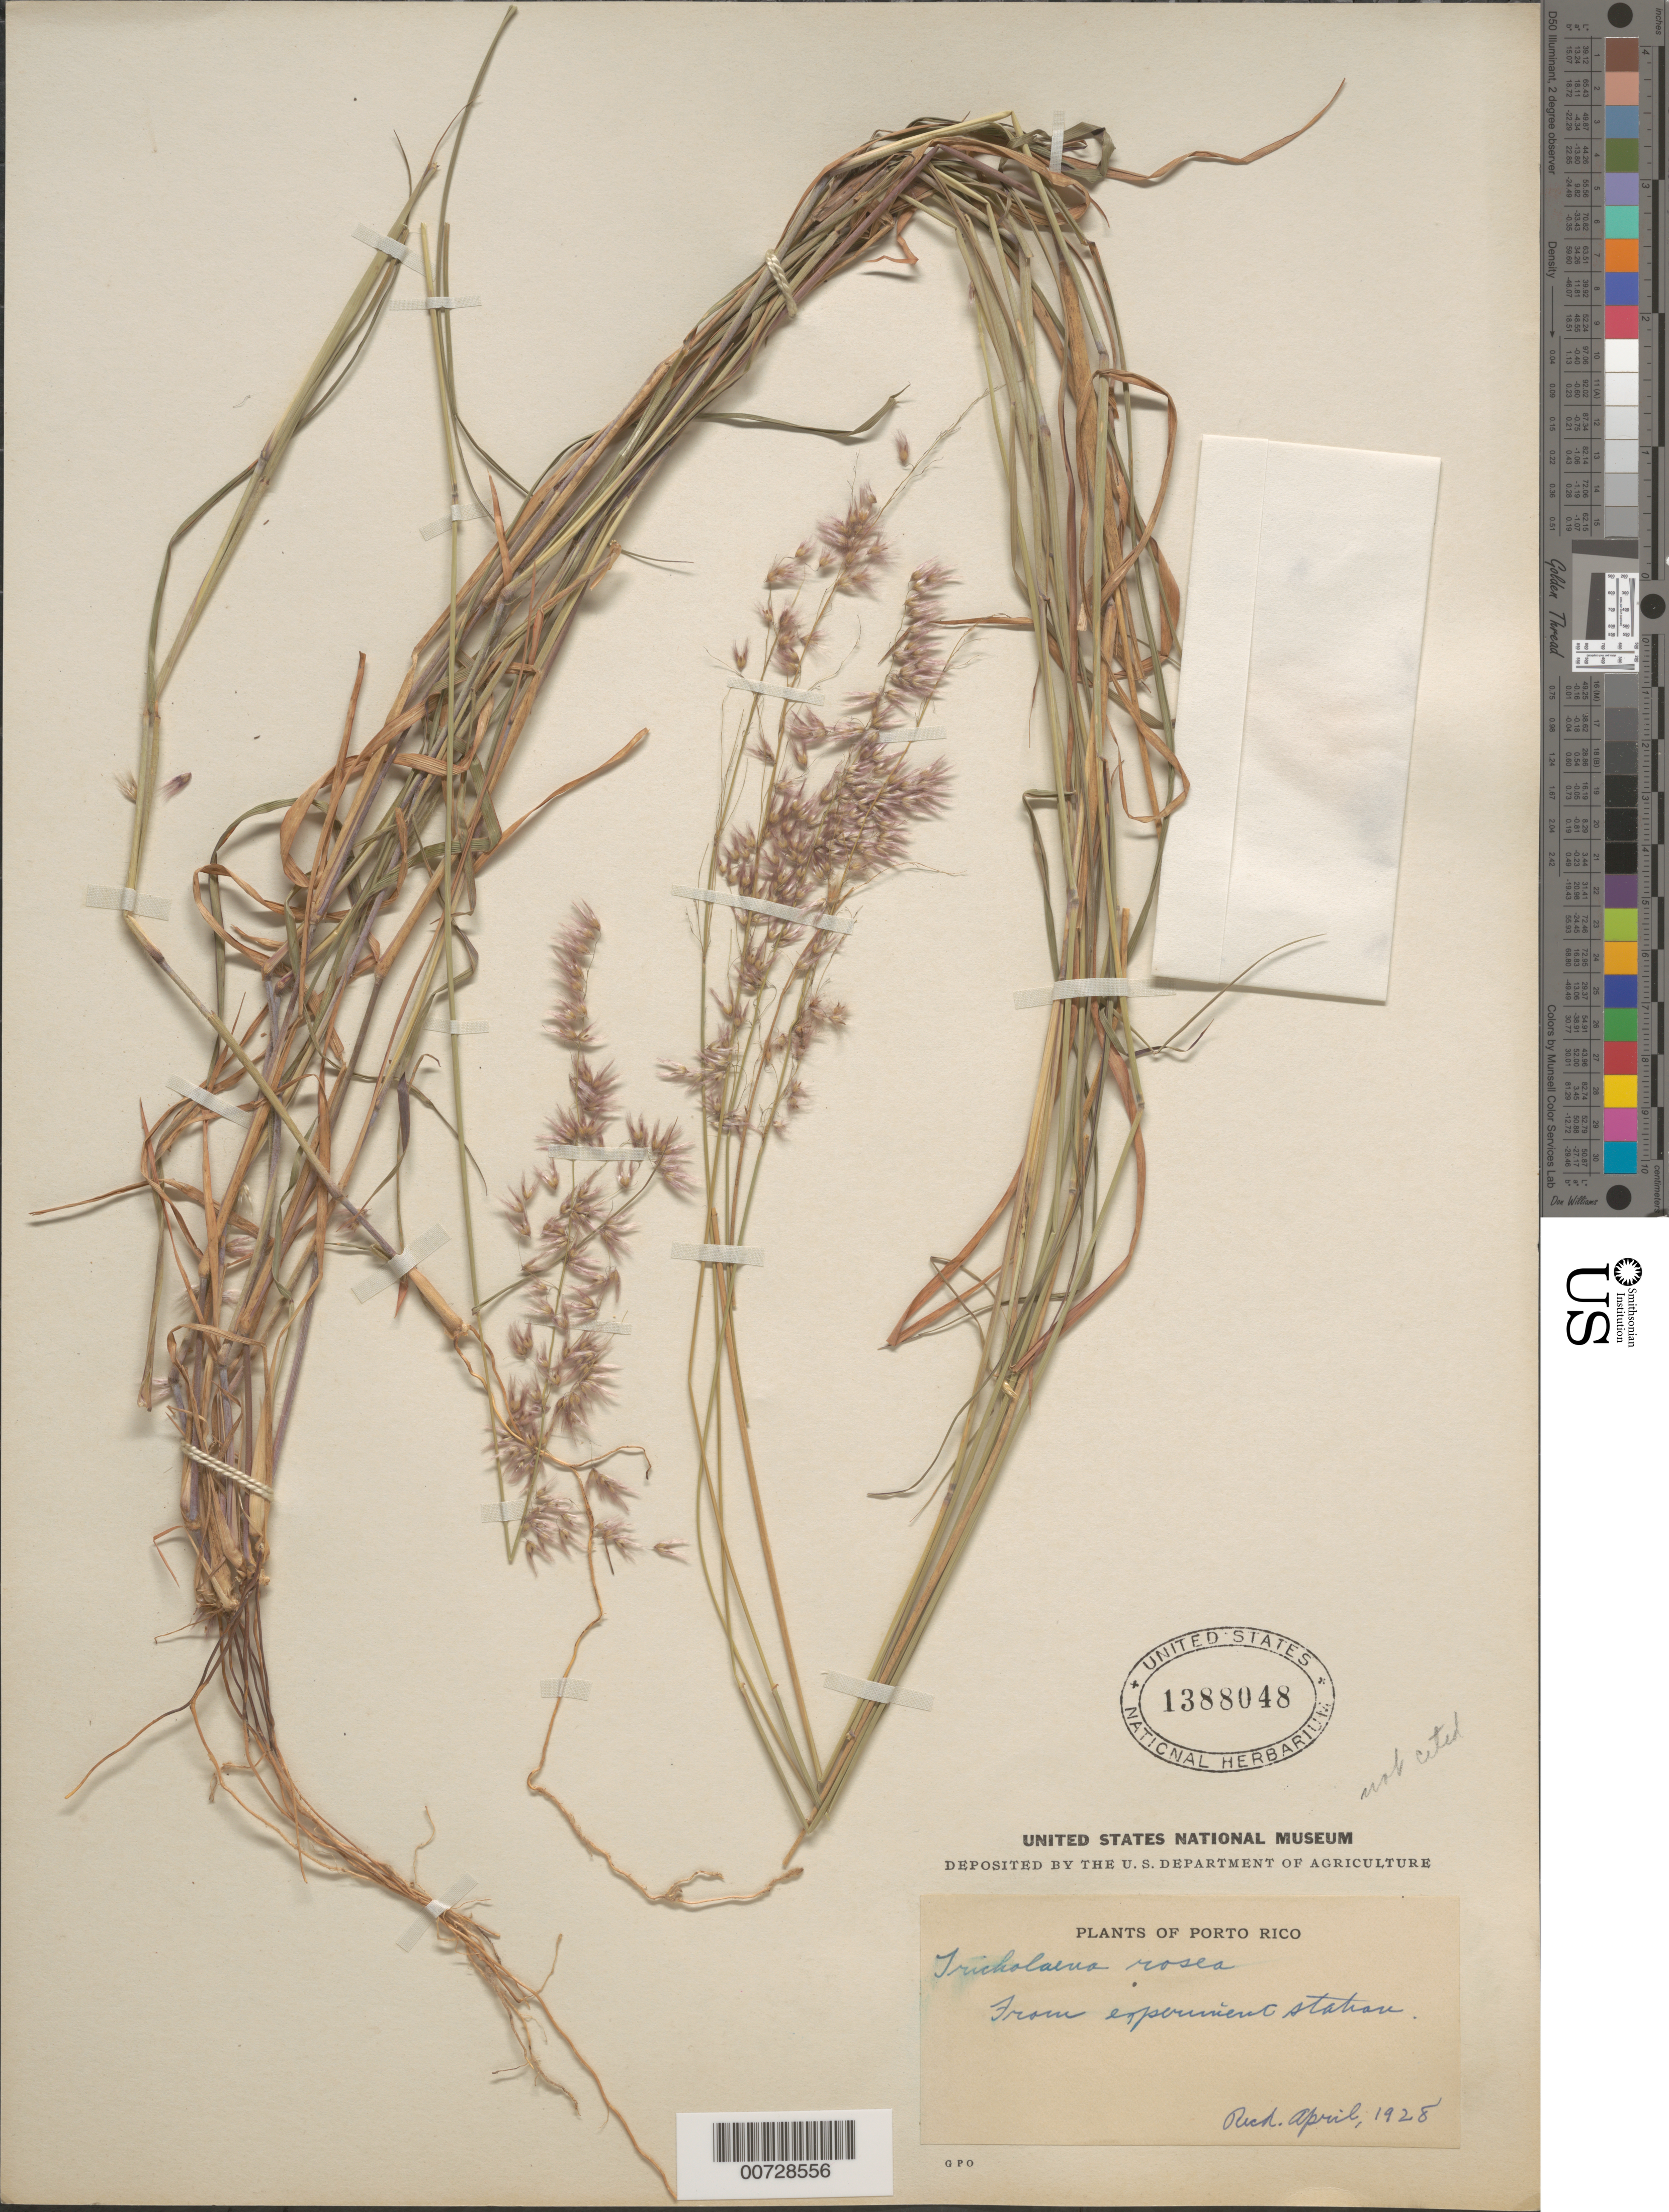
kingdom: Plantae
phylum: Tracheophyta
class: Liliopsida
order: Poales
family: Poaceae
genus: Melinis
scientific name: Melinis repens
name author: (Willd.) Zizka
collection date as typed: Apr 1928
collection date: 1928-04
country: Puerto Rico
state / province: Mayagüez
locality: Exp. Station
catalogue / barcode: US 1388048